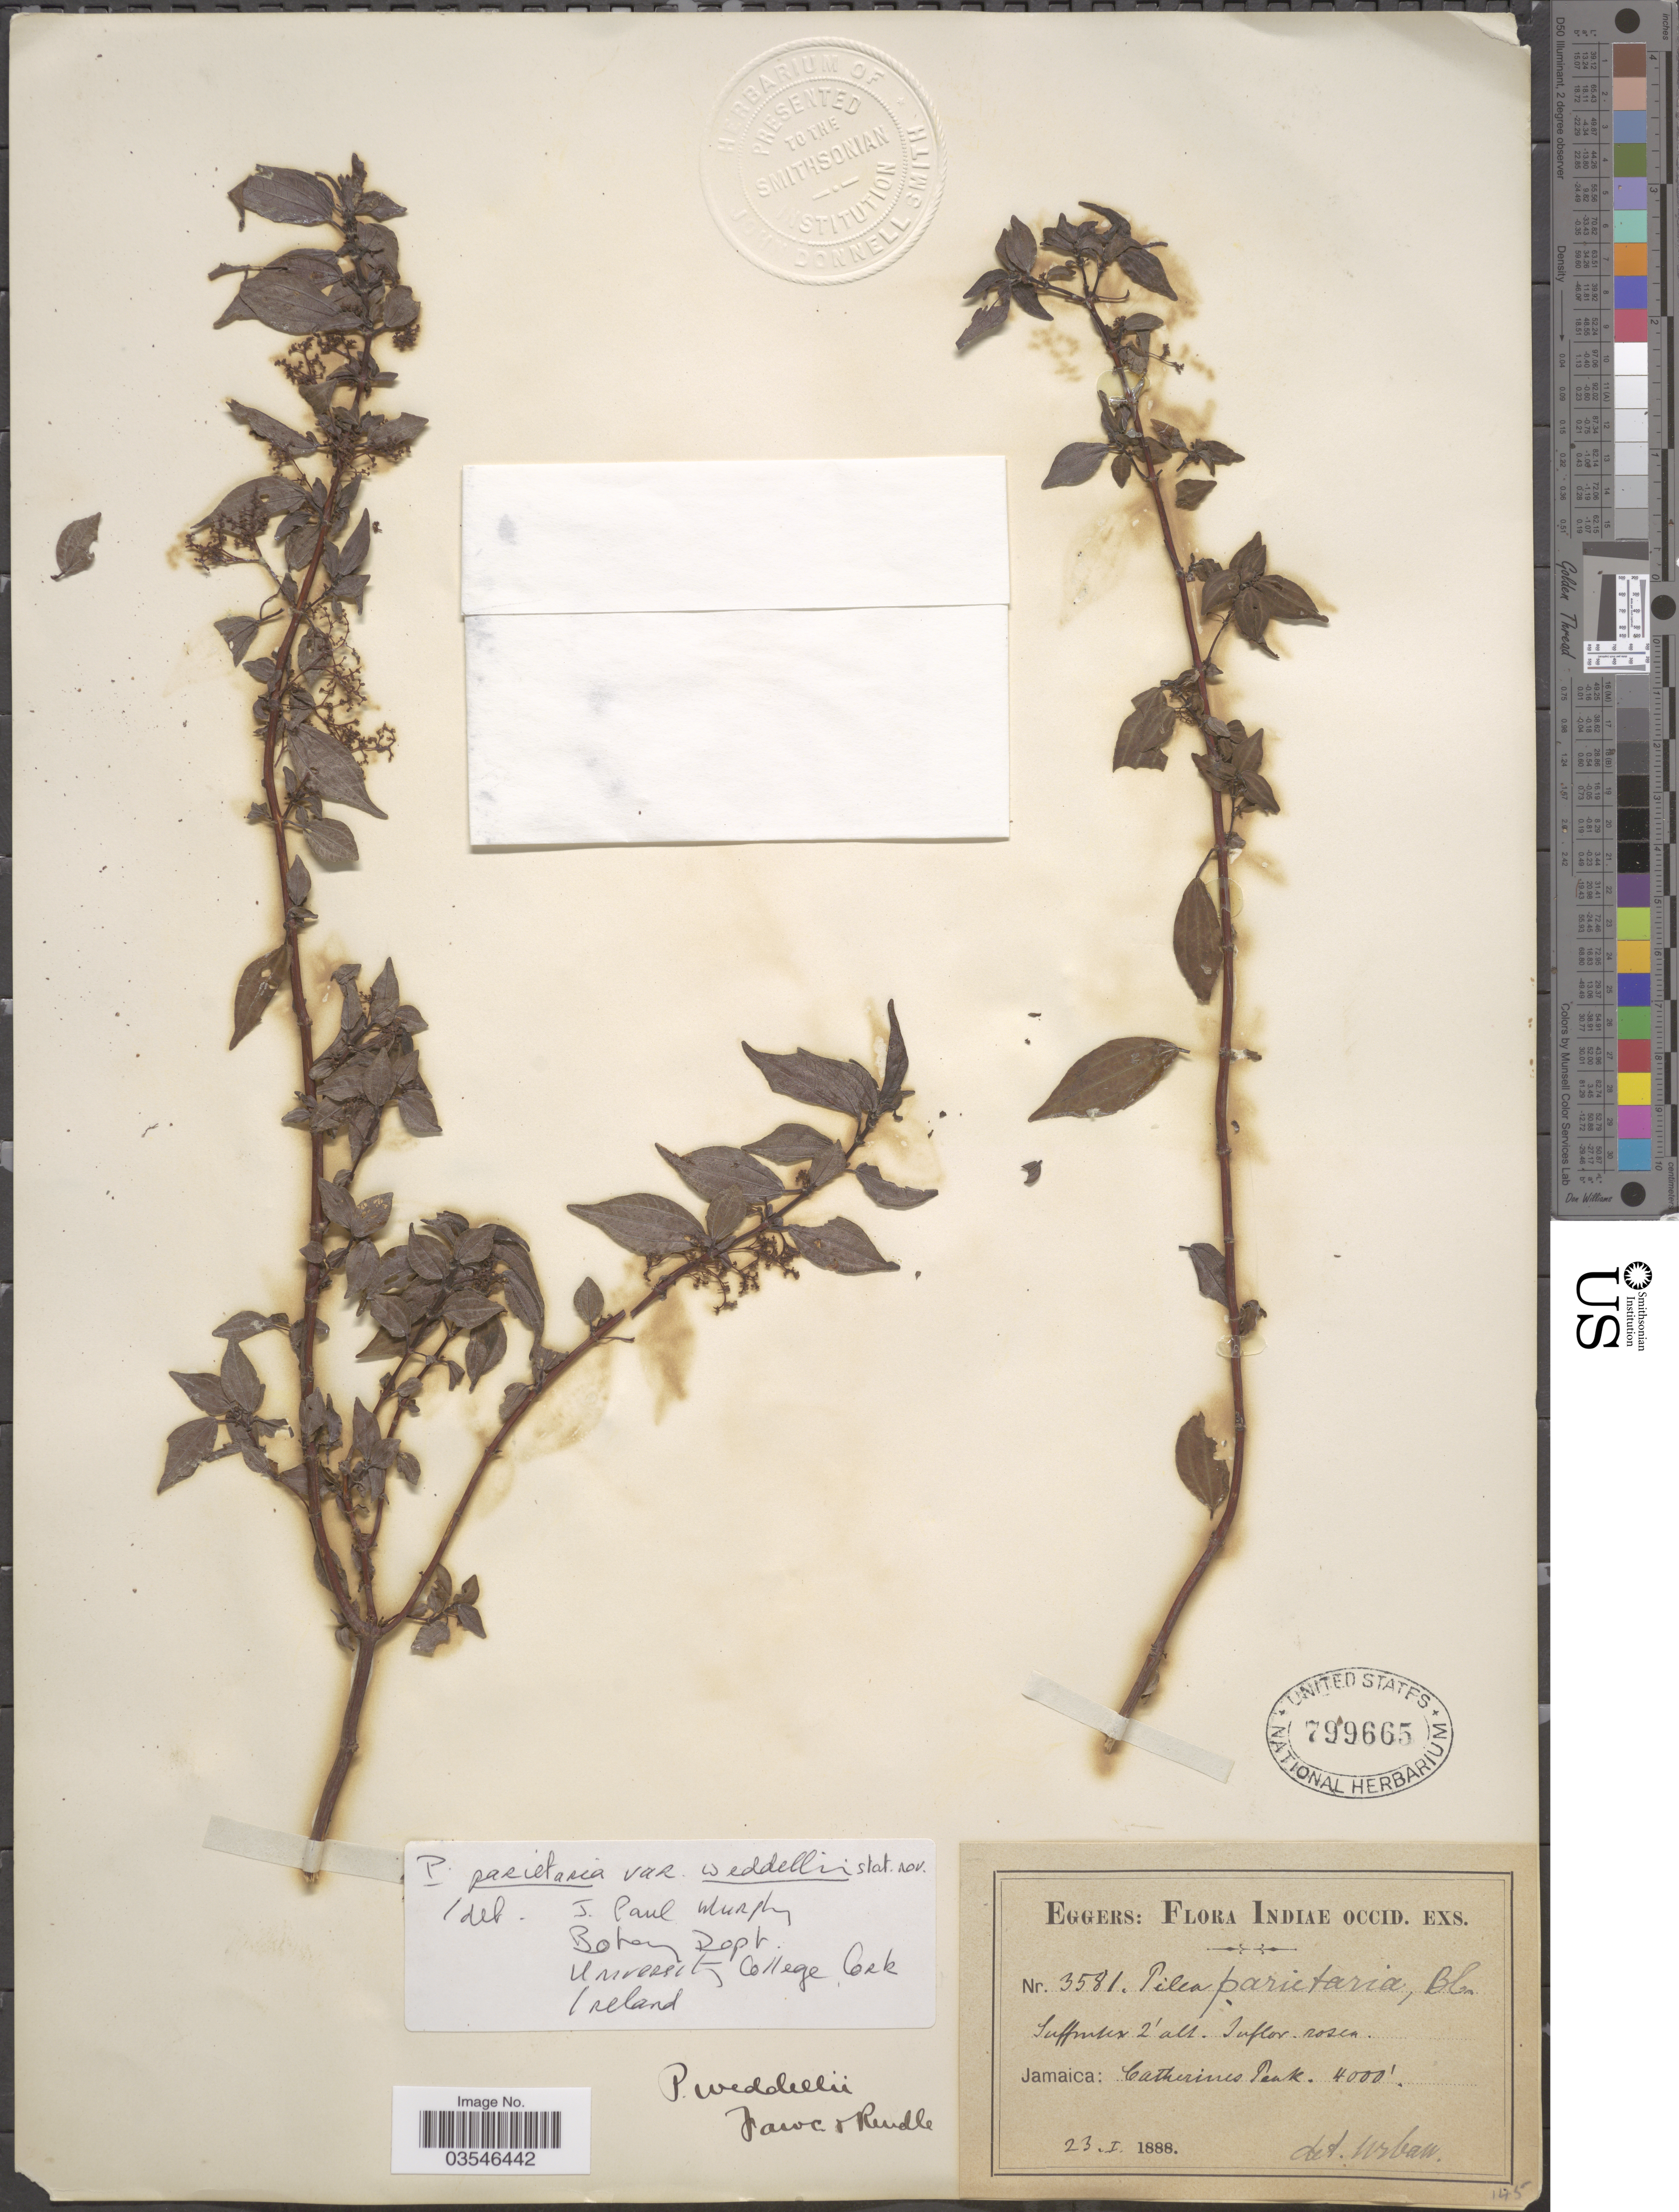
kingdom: Plantae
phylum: Tracheophyta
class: Magnoliopsida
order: Rosales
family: Urticaceae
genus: Pilea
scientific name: Pilea weberbaueri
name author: Killip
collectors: -. Eggers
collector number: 3581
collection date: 1888-01-23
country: Jamaica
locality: Catherines Peak.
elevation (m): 1219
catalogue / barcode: US 799665